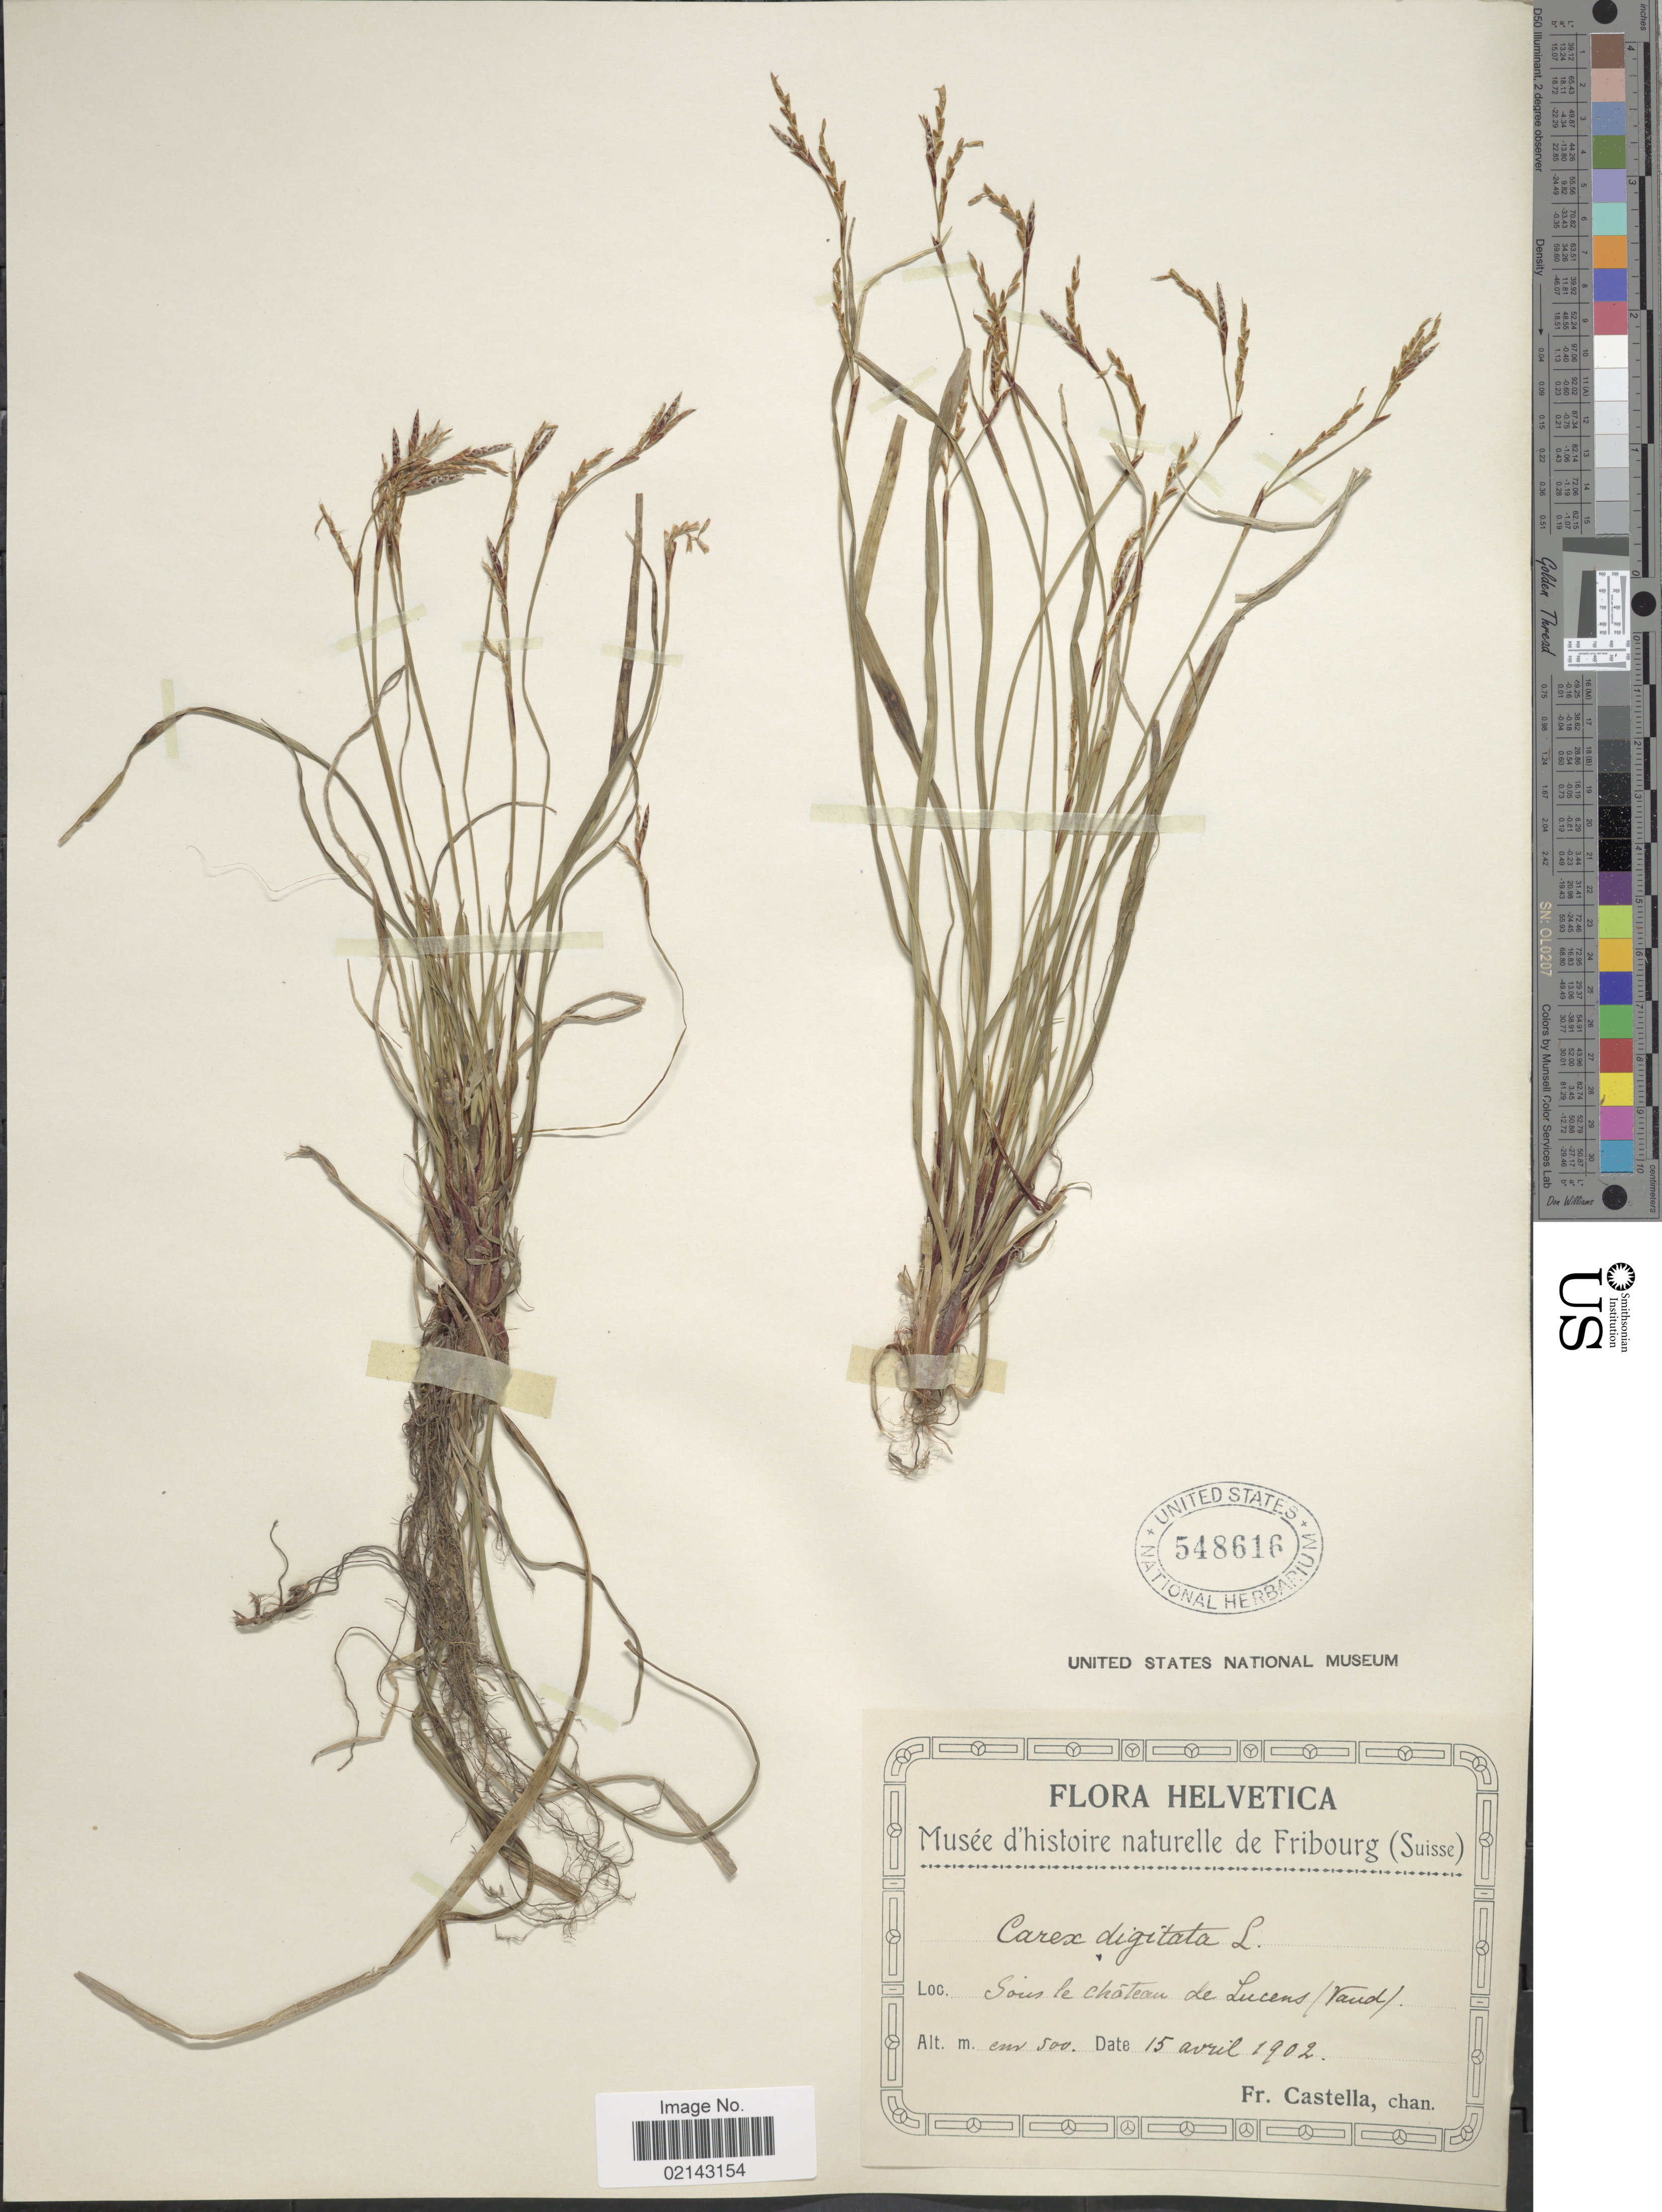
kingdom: Plantae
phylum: Tracheophyta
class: Liliopsida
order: Poales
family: Cyperaceae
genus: Carex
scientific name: Carex digitata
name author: L.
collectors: Fr. Castella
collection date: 1902-04-15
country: Switzerland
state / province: Vaud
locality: Helvetica. Sous le chateau de Lucens (Vaud)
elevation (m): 500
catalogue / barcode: US 548616